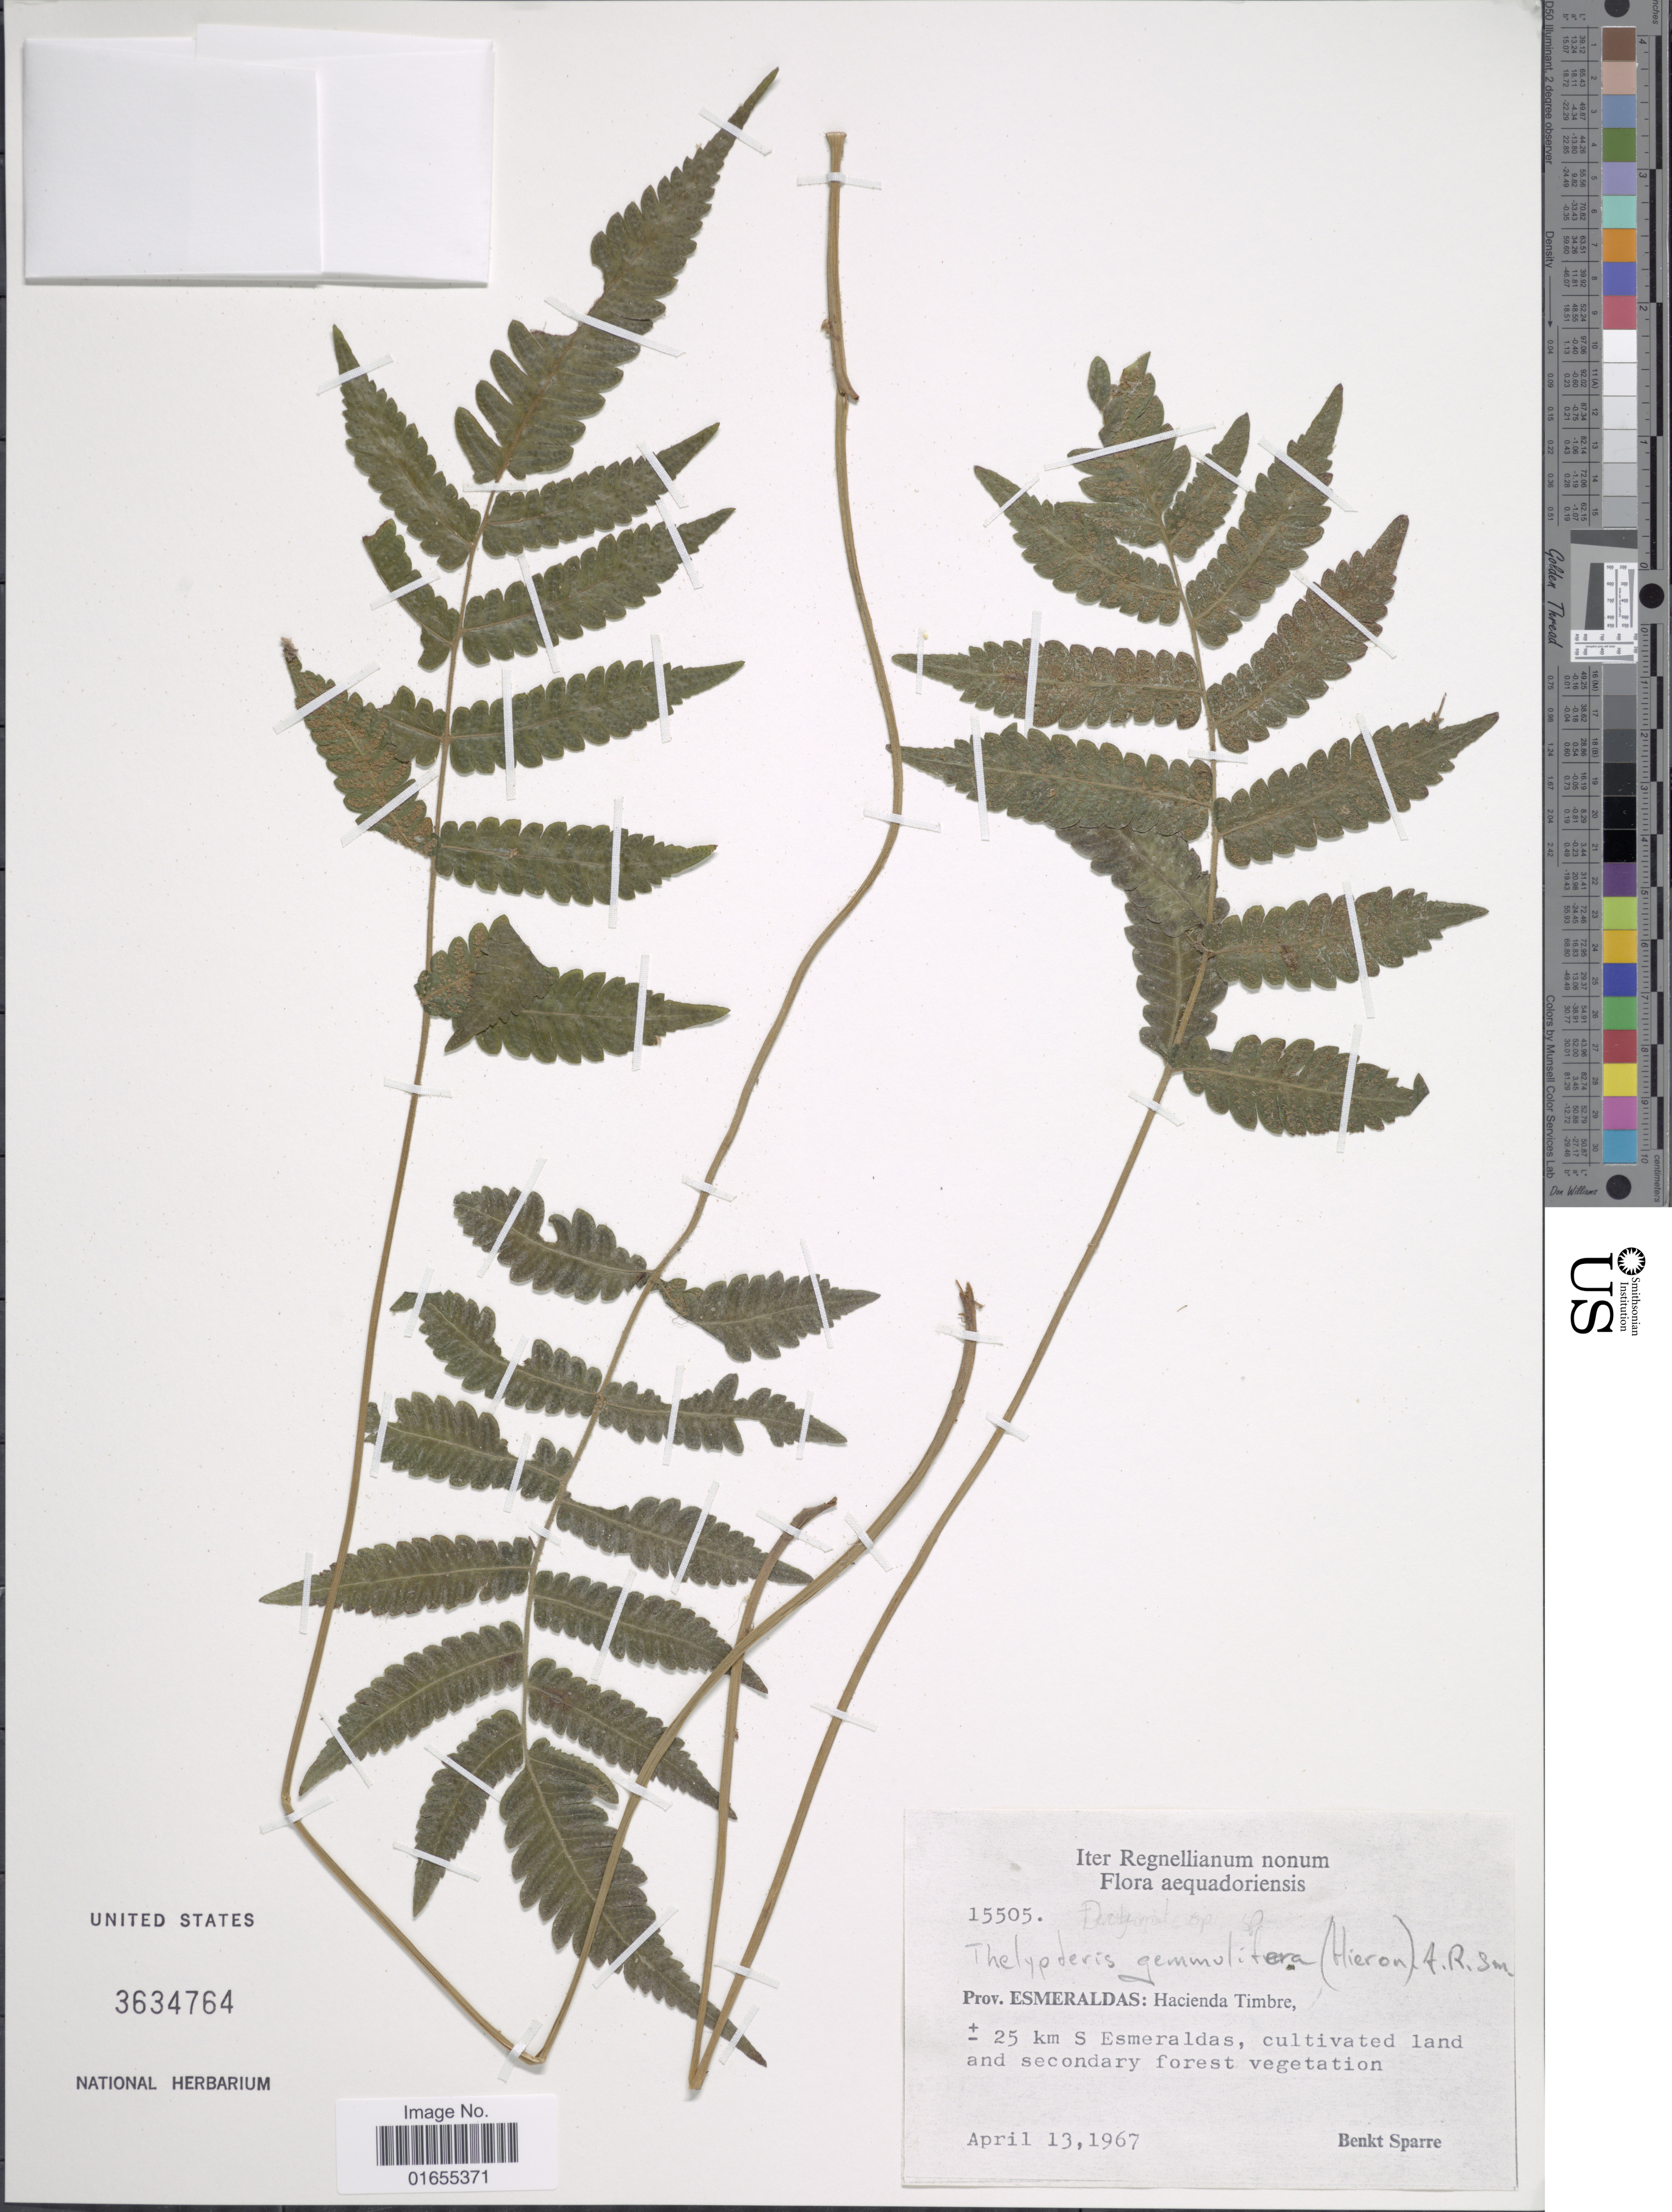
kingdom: Plantae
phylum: Tracheophyta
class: Polypodiopsida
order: Polypodiales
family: Thelypteridaceae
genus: Goniopteris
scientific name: Goniopteris gemmulifera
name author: (Hieron.) A.R. Sm. & D. Löve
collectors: B. Sparre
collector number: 15505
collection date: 1967-04-13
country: Ecuador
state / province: Esmeraldas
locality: Hacienda Timbre, ± 25 km S Esmeraldas, cultivated land and secondary forest vegetation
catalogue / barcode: US 3634764